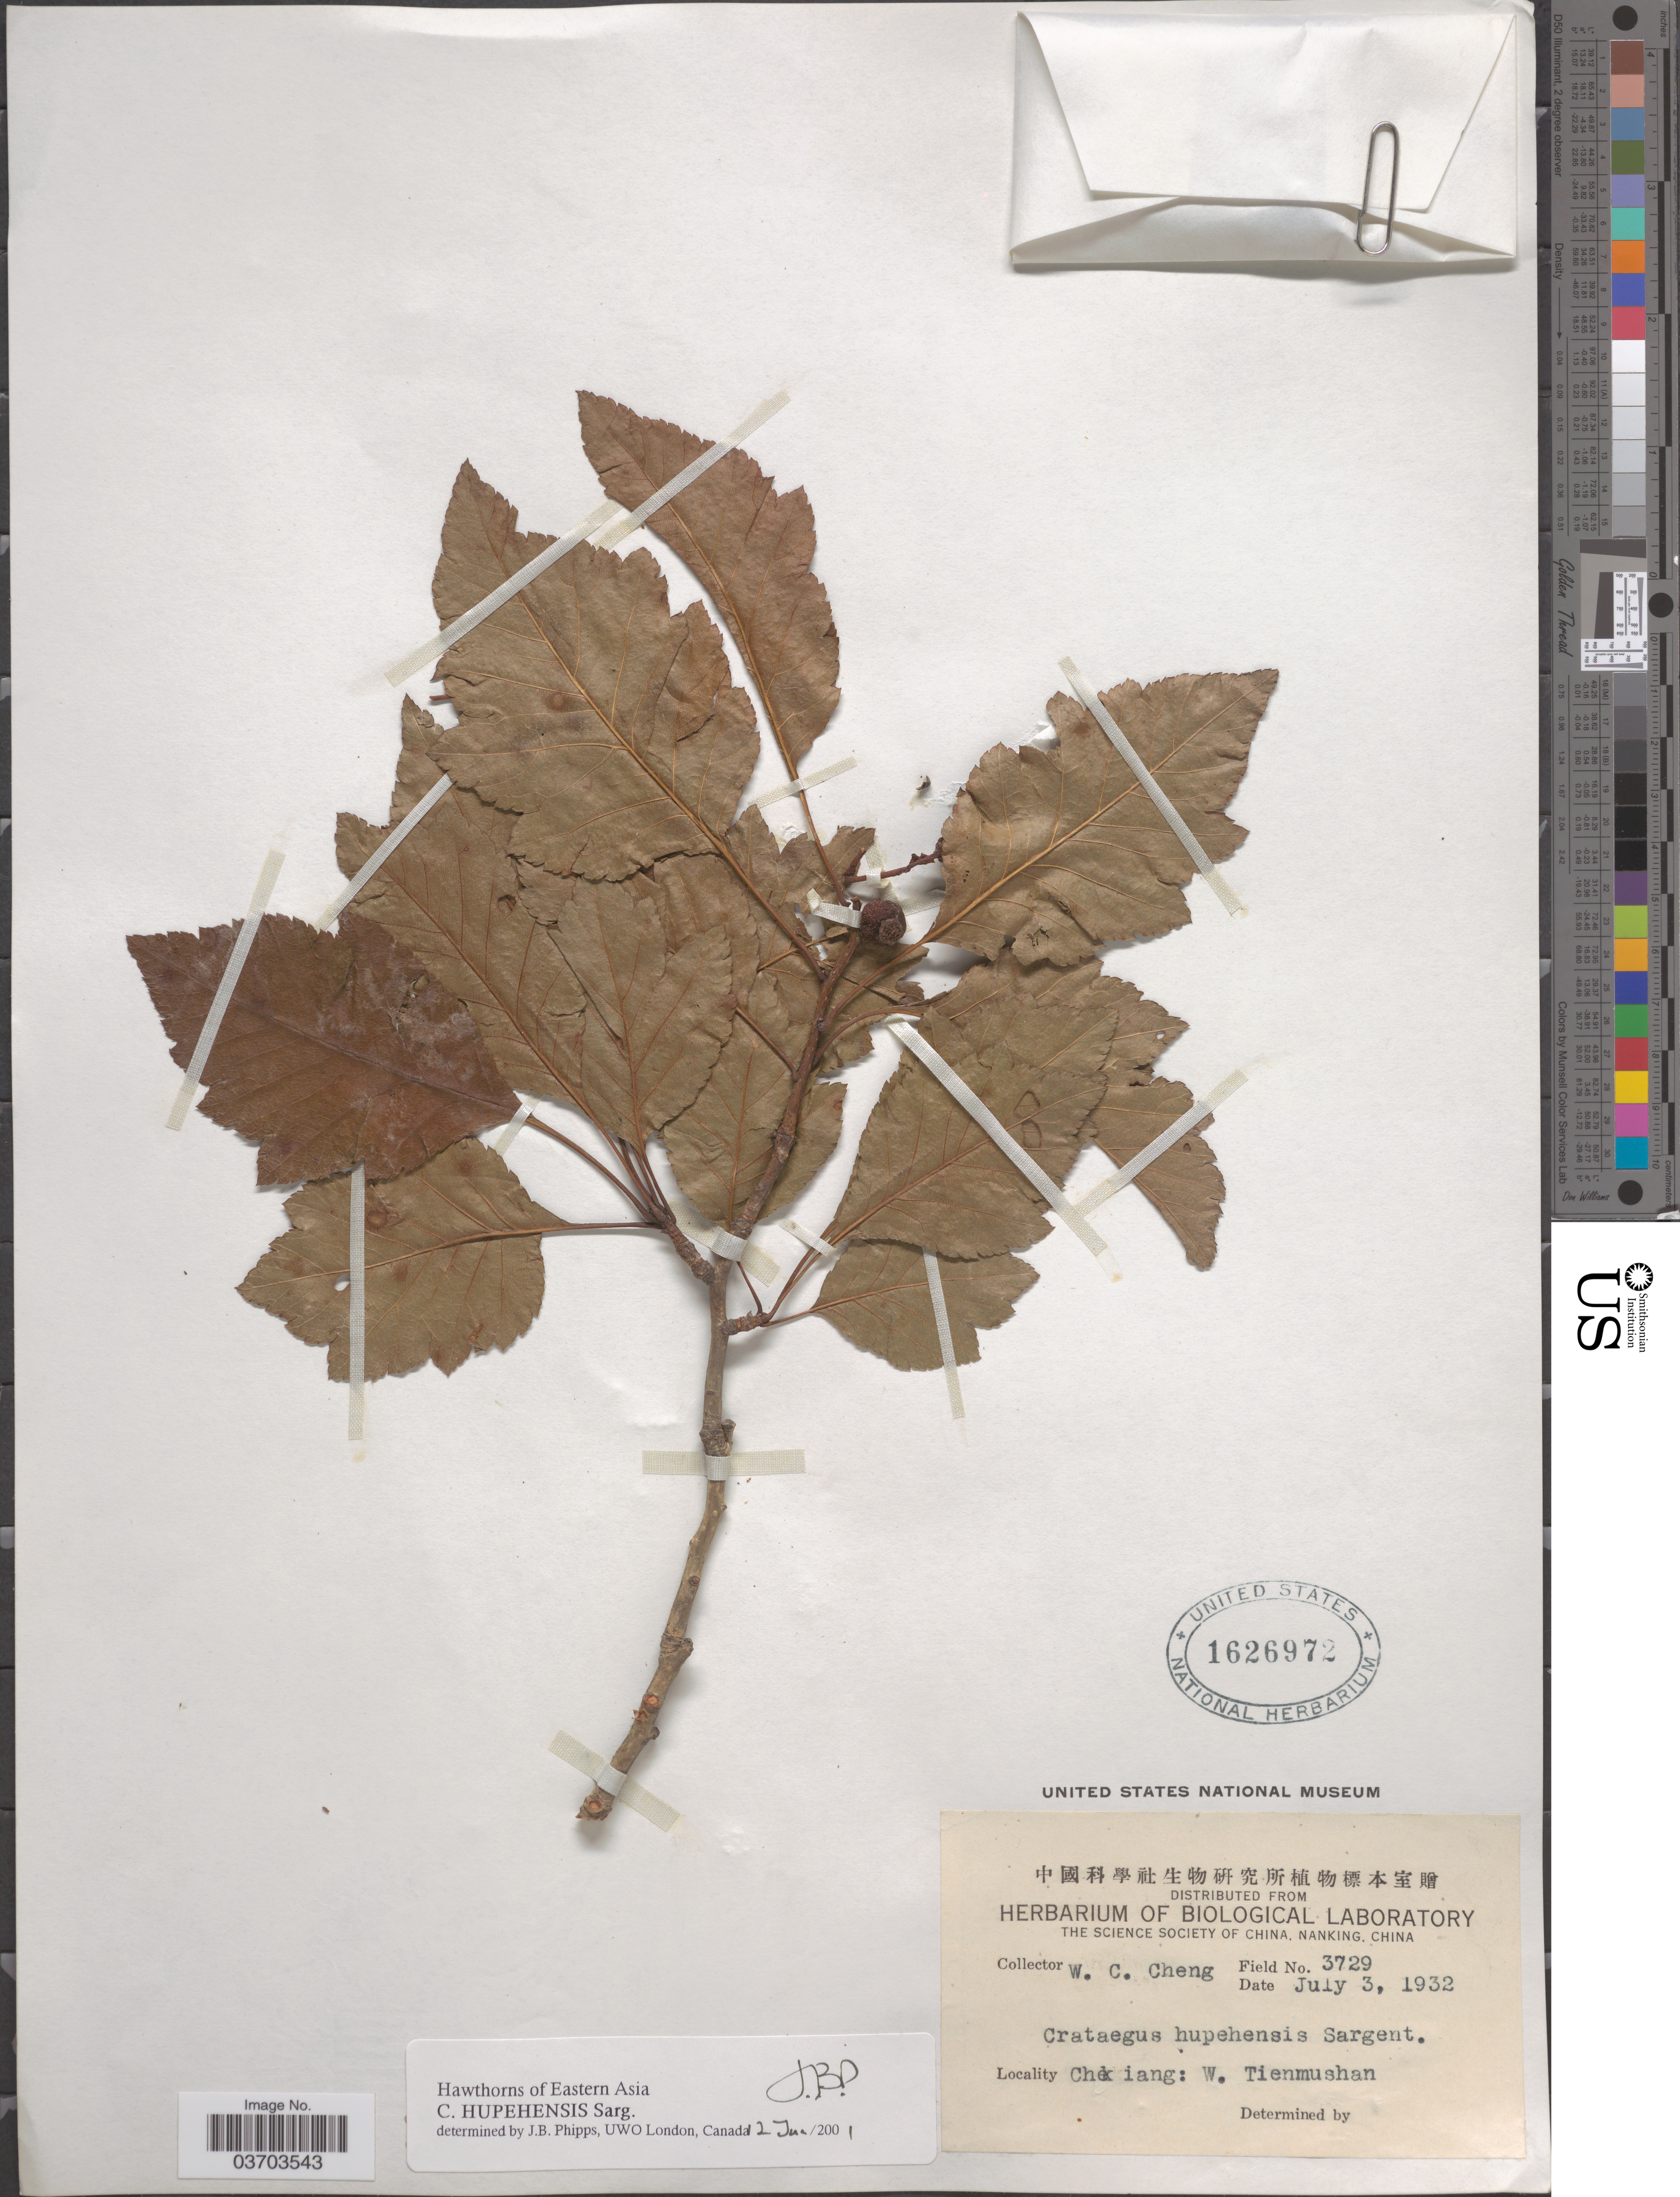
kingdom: Plantae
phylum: Tracheophyta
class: Magnoliopsida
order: Rosales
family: Rosaceae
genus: Crataegus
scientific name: Crataegus hupehensis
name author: Sarg.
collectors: W. C. Cheng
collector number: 3729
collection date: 1932-07-03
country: China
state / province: Zhejiang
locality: Chekiang: W. Tienmushan.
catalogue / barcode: US 1626972